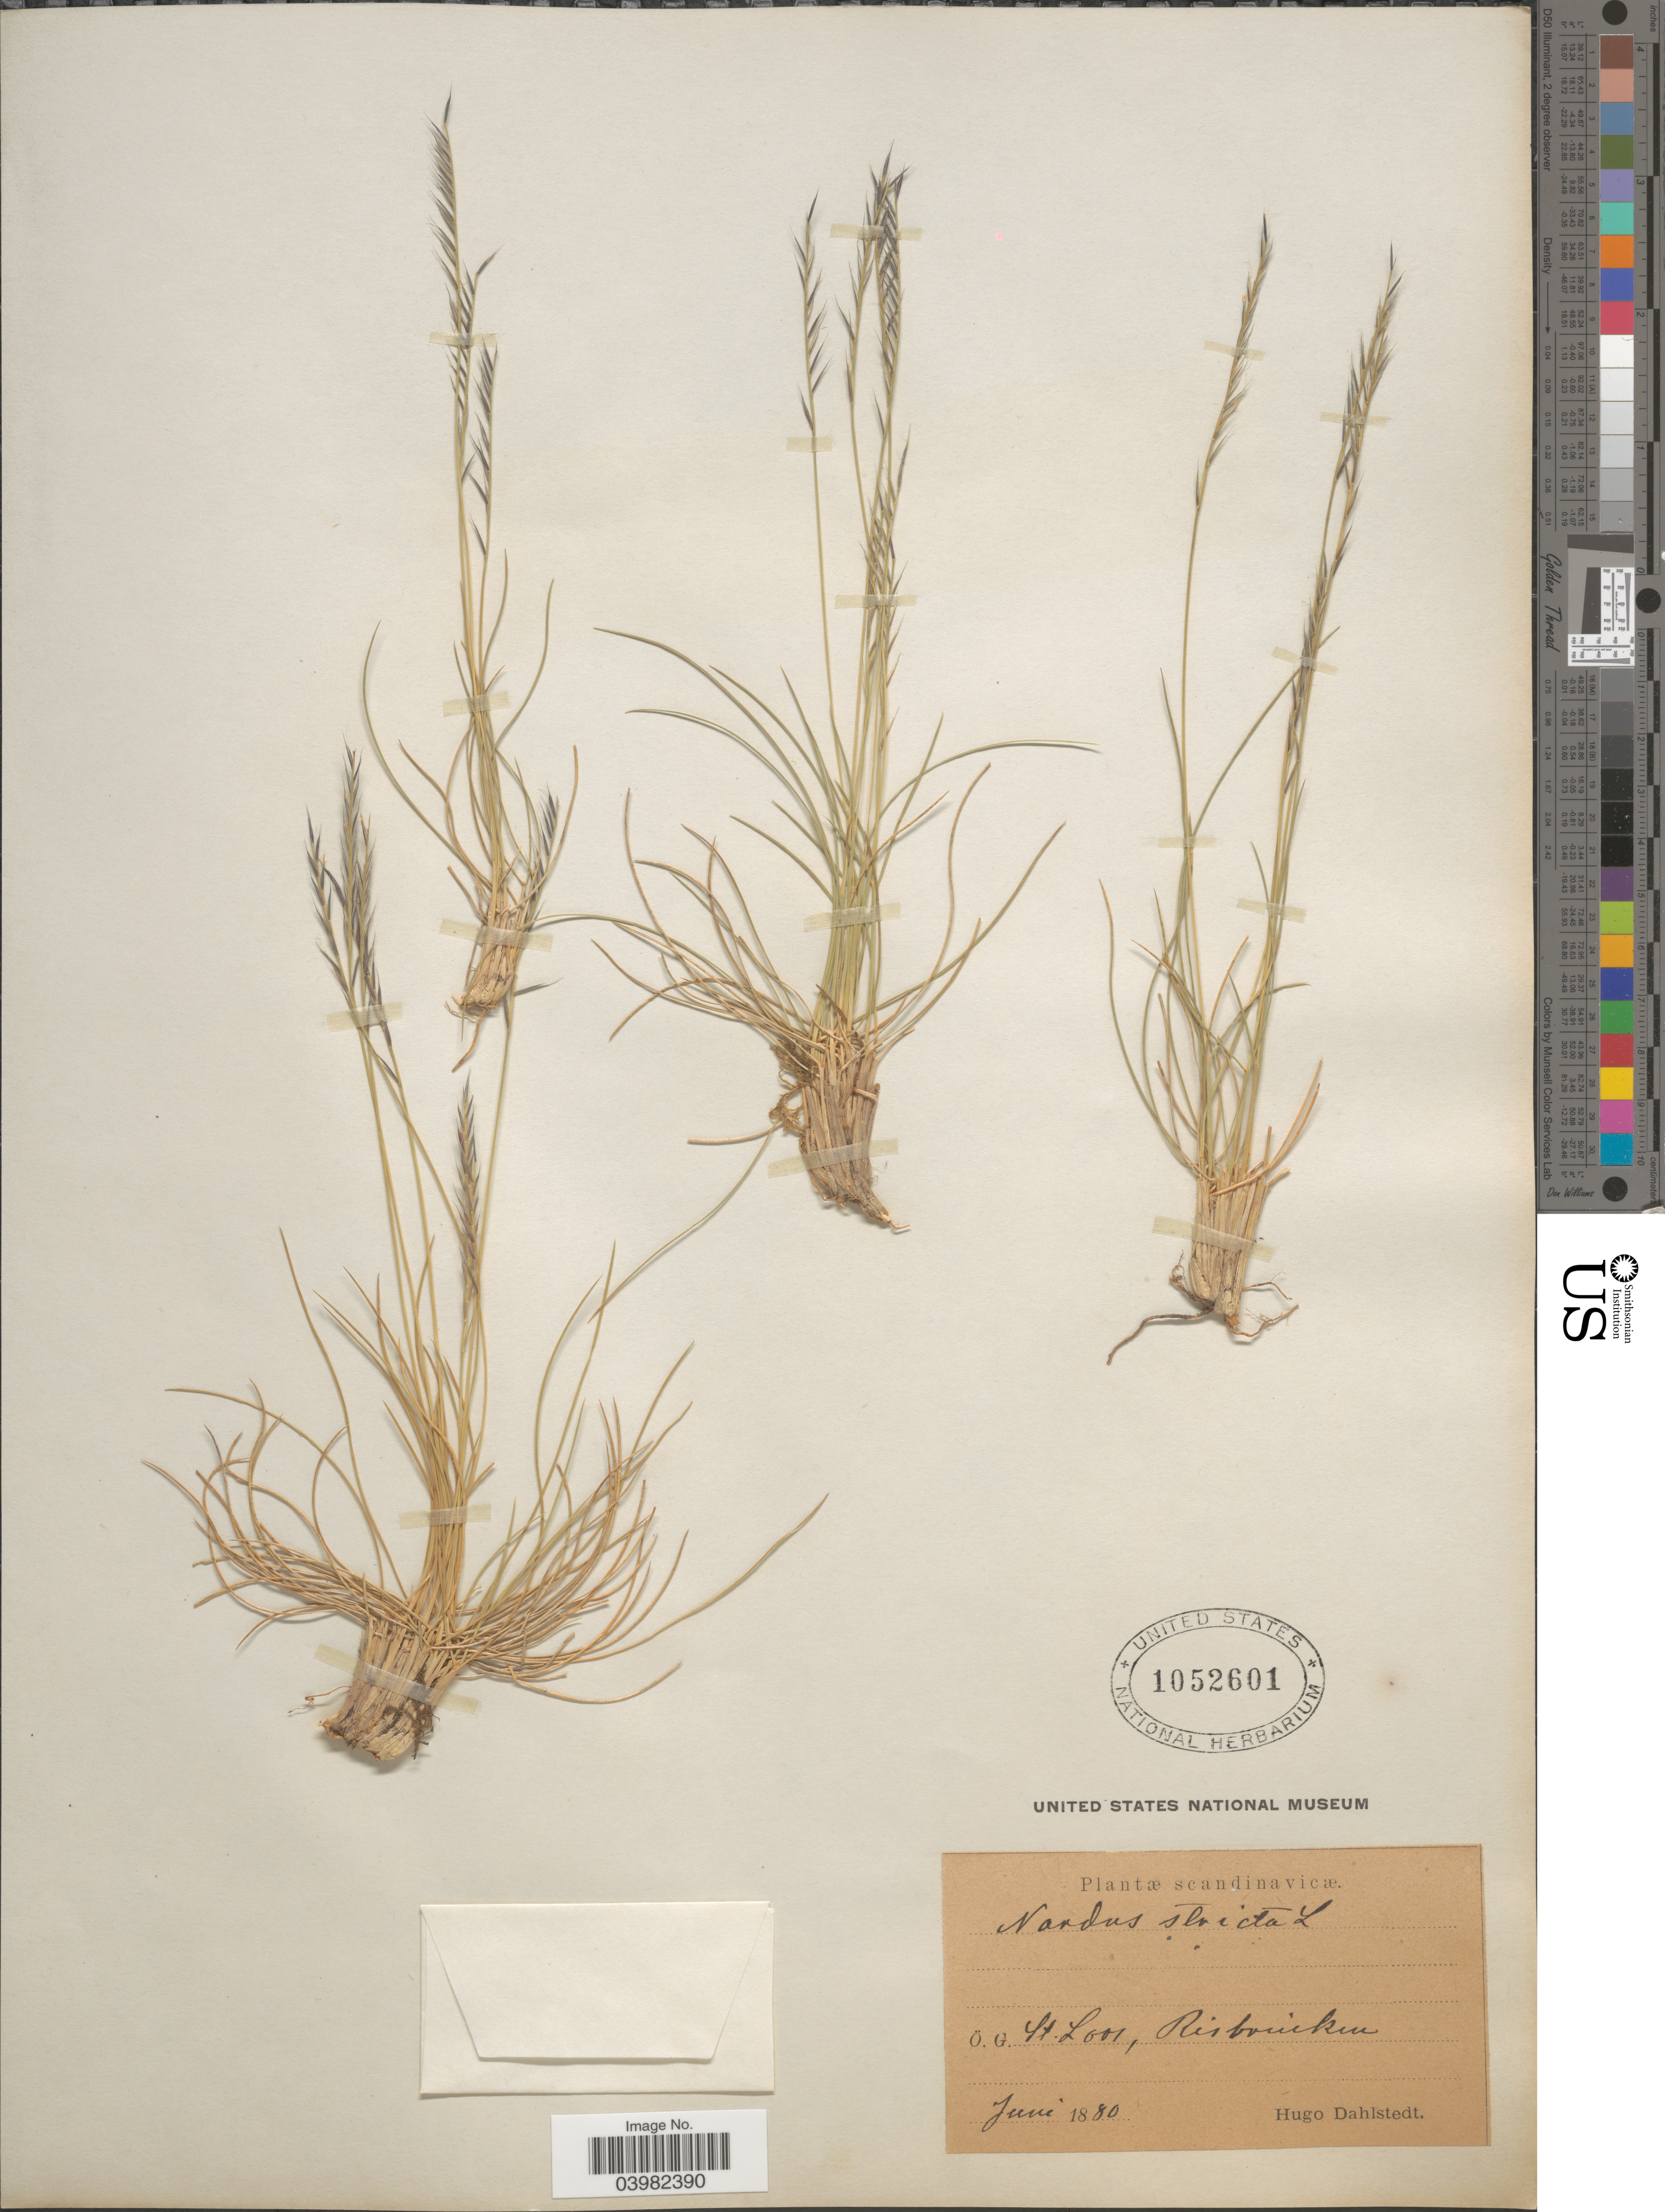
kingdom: Plantae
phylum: Tracheophyta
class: Liliopsida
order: Poales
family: Poaceae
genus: Nardus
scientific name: Nardus stricta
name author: L.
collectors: H. G. Dahlstedt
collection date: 1880-06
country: Sweden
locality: Scandinavicæ. Ö. G. St. Loos, Risbviken interpreted].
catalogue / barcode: US 1052601